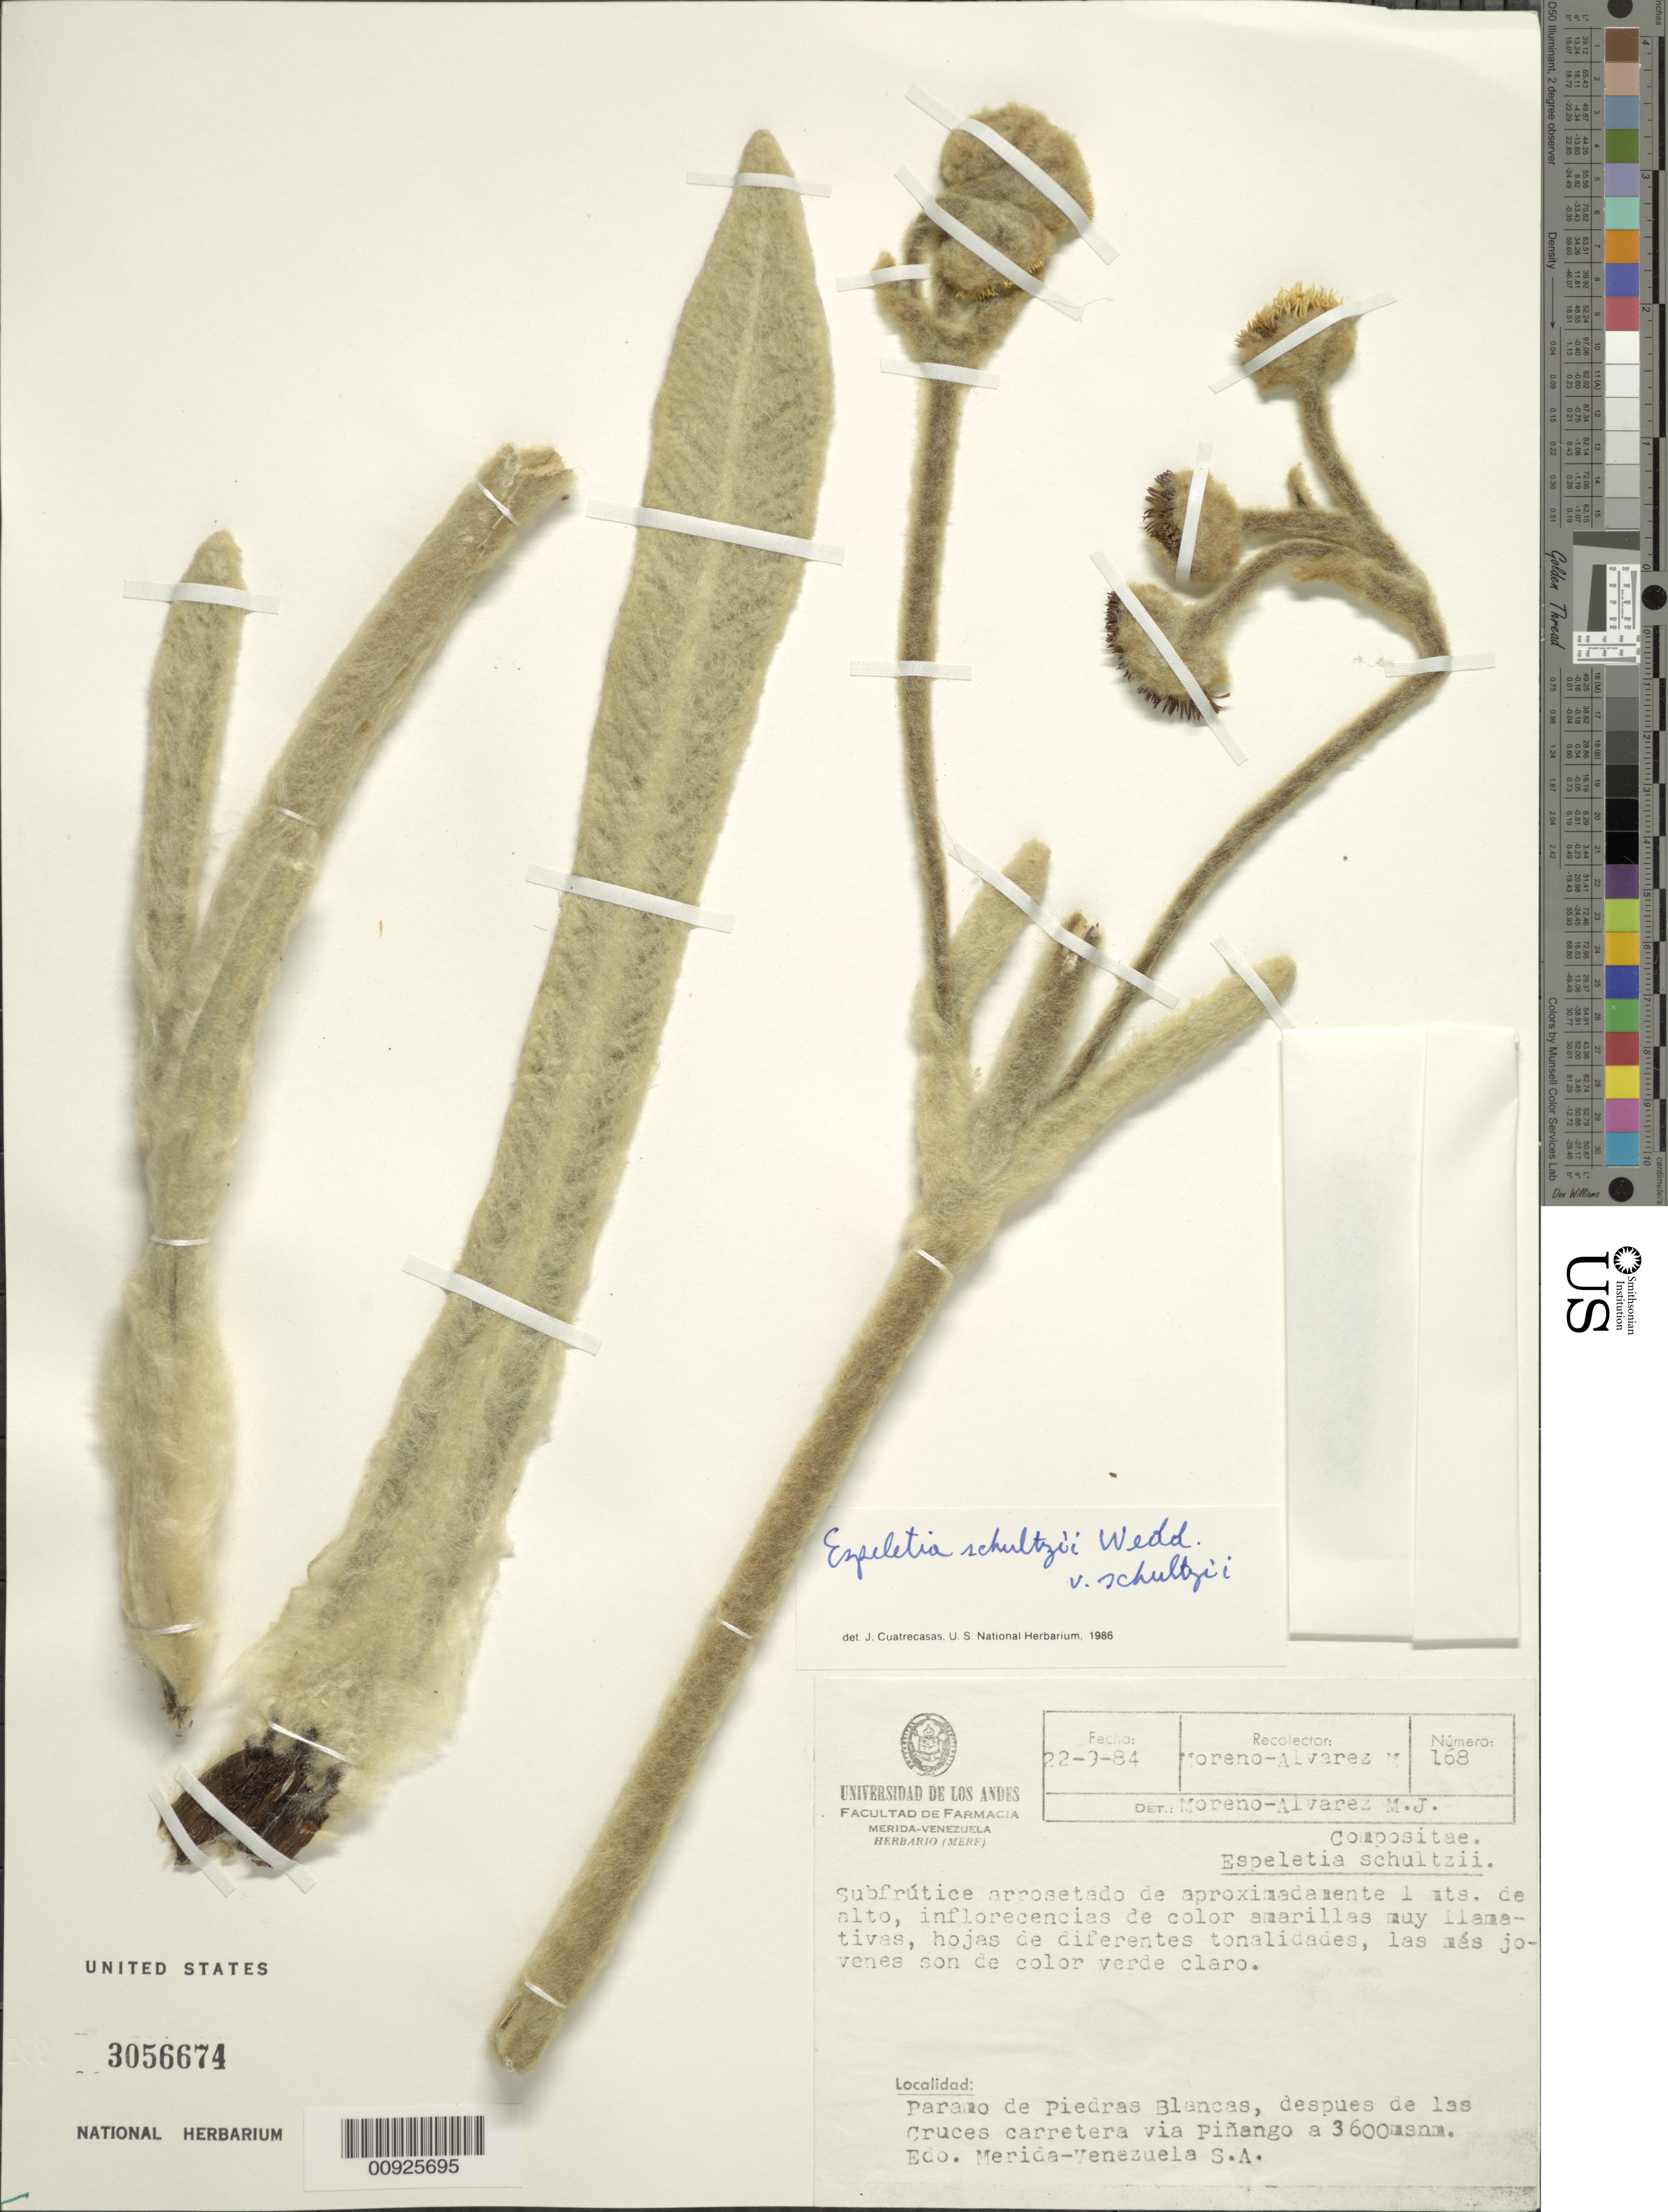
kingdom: Plantae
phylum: Tracheophyta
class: Magnoliopsida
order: Asterales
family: Asteraceae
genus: Espeletia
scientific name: Espeletia schultzii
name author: Wedd.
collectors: M. Moreno-Alvarez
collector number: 168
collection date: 1984-09-22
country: Venezuela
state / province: Mérida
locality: P. de Piedras Blancas. Páramo de Piedras Blancas, después de las Cruces, carretera vía Piñango.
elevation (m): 3600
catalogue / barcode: US 3056674